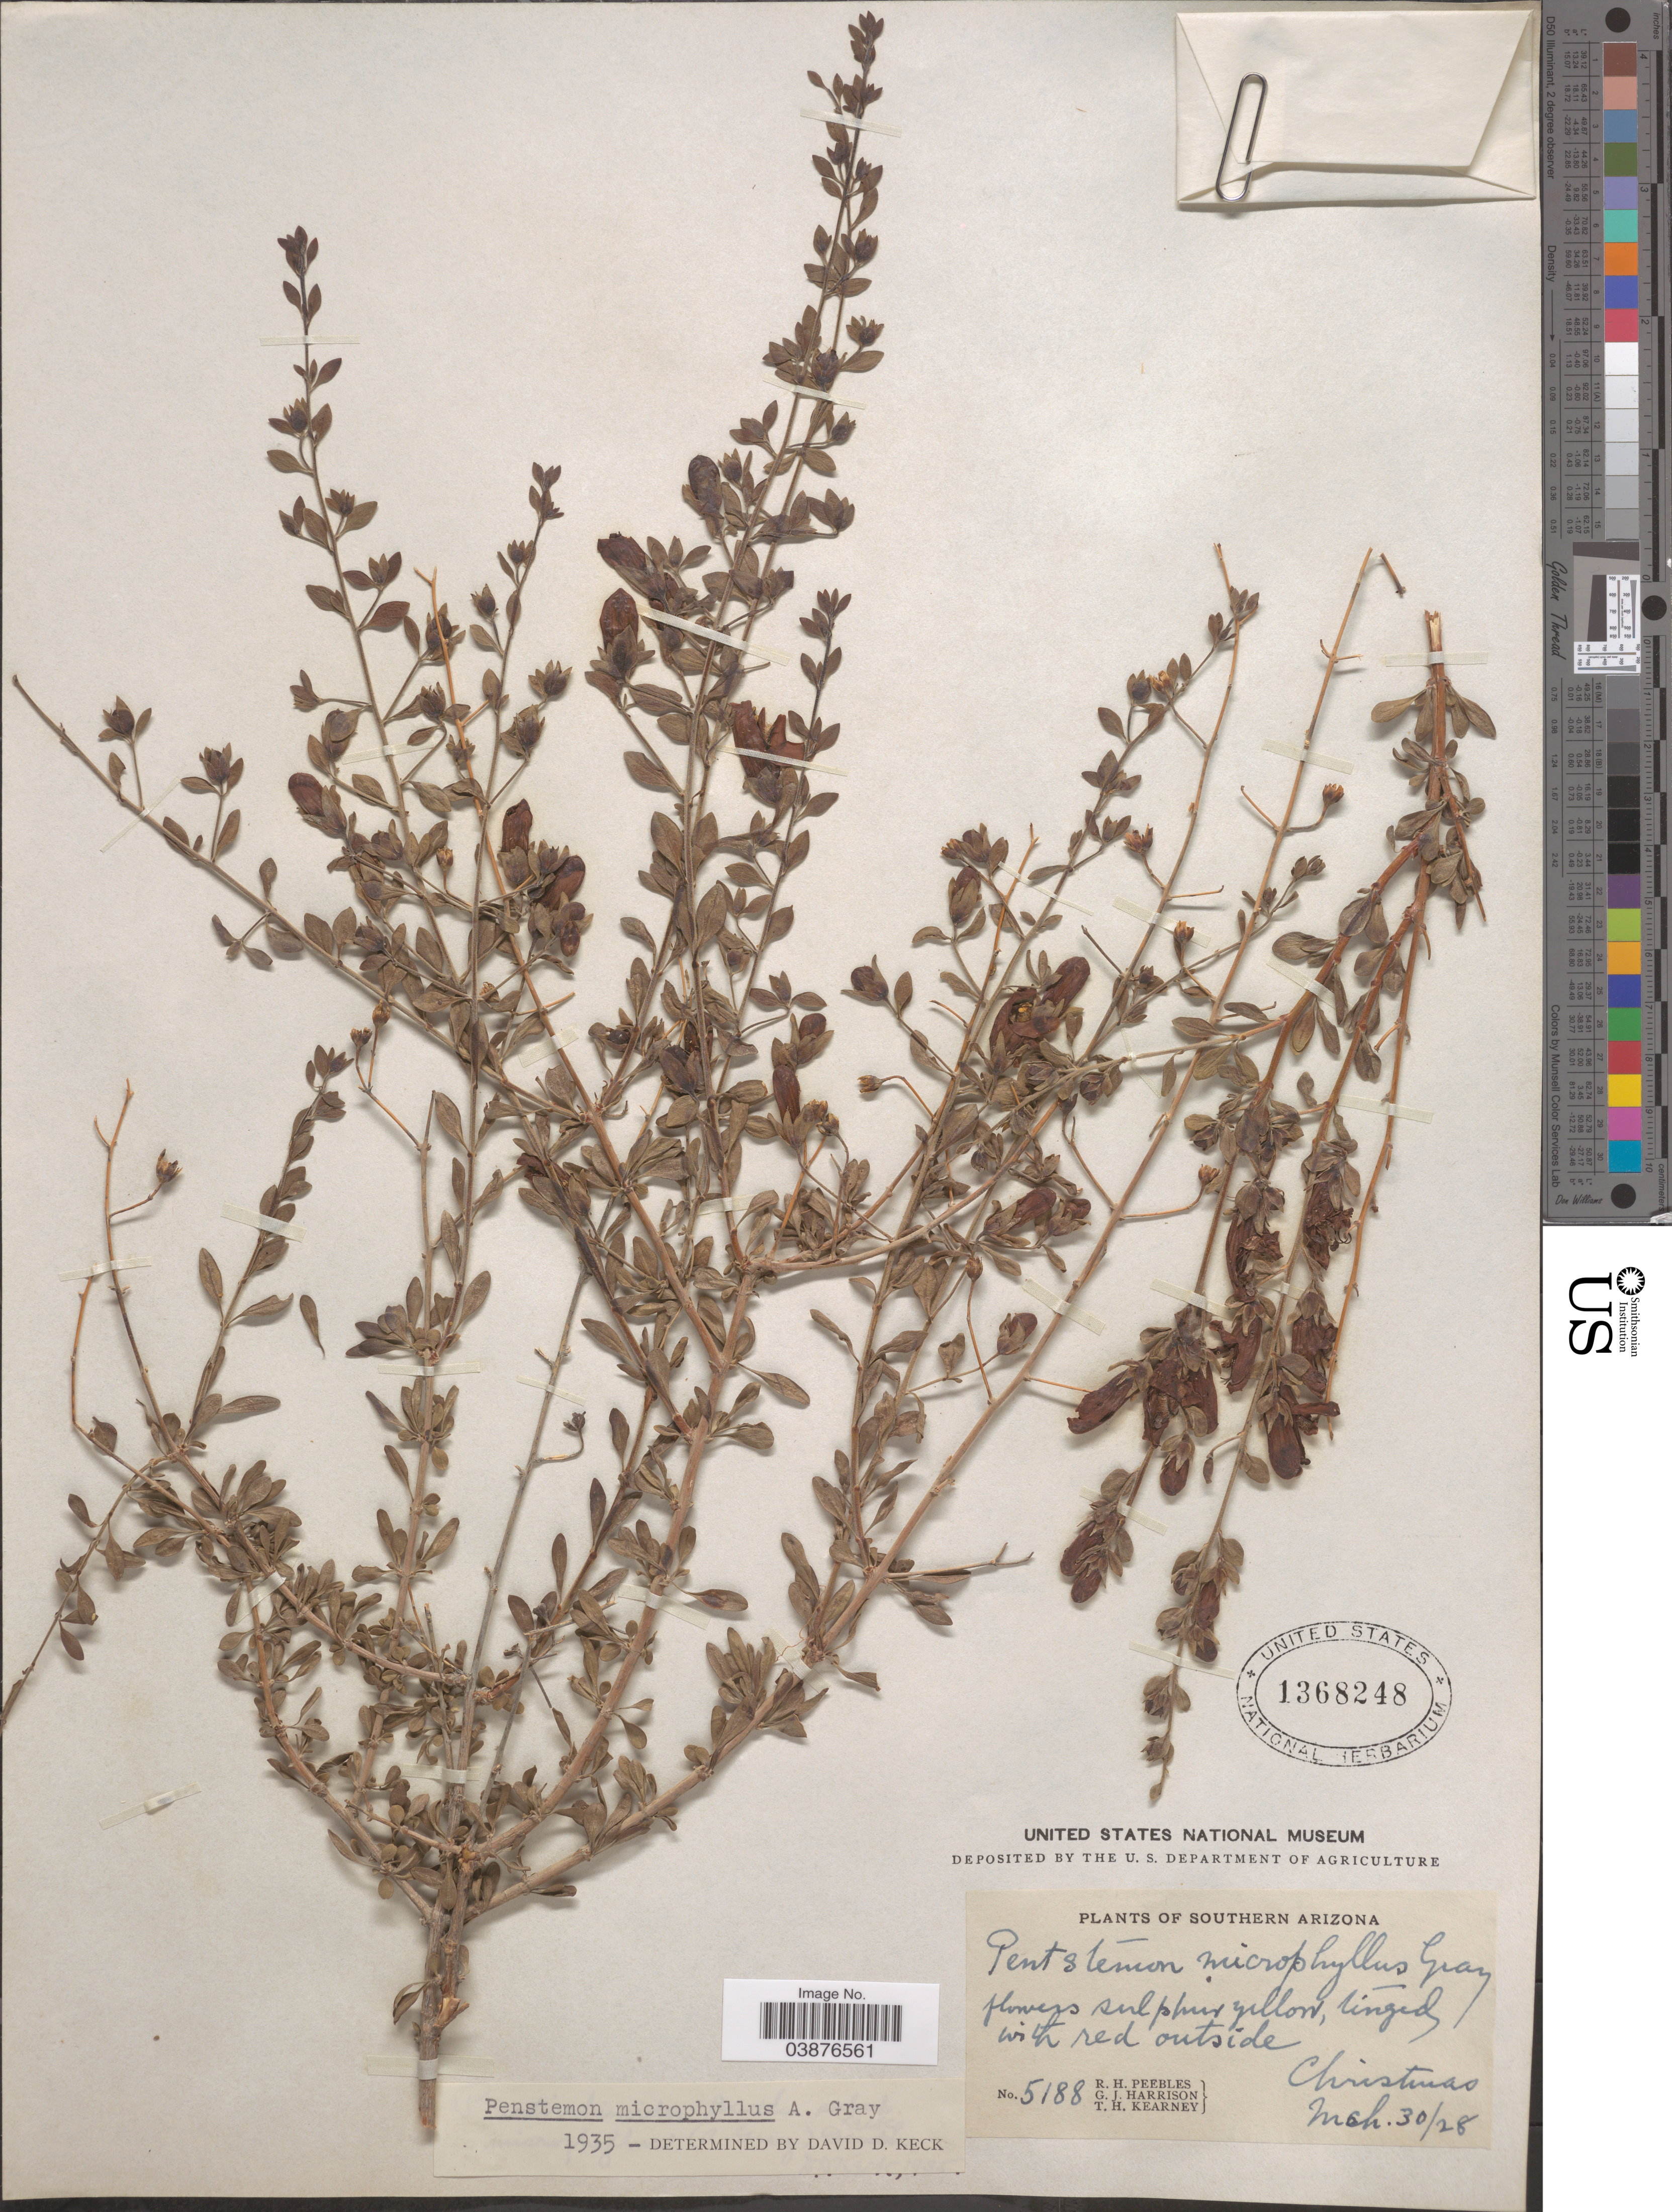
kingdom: Plantae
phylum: Tracheophyta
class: Magnoliopsida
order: Lamiales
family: Plantaginaceae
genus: Penstemon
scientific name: Penstemon microphyllus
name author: A. Gray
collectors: R. H. Peebles, G. J. Harrison & T. H. Kearney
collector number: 5188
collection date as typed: Transcribed d/m/y: 30/3/28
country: United States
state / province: Arizona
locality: Southern Arizona. Christmas.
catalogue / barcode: US 1368248